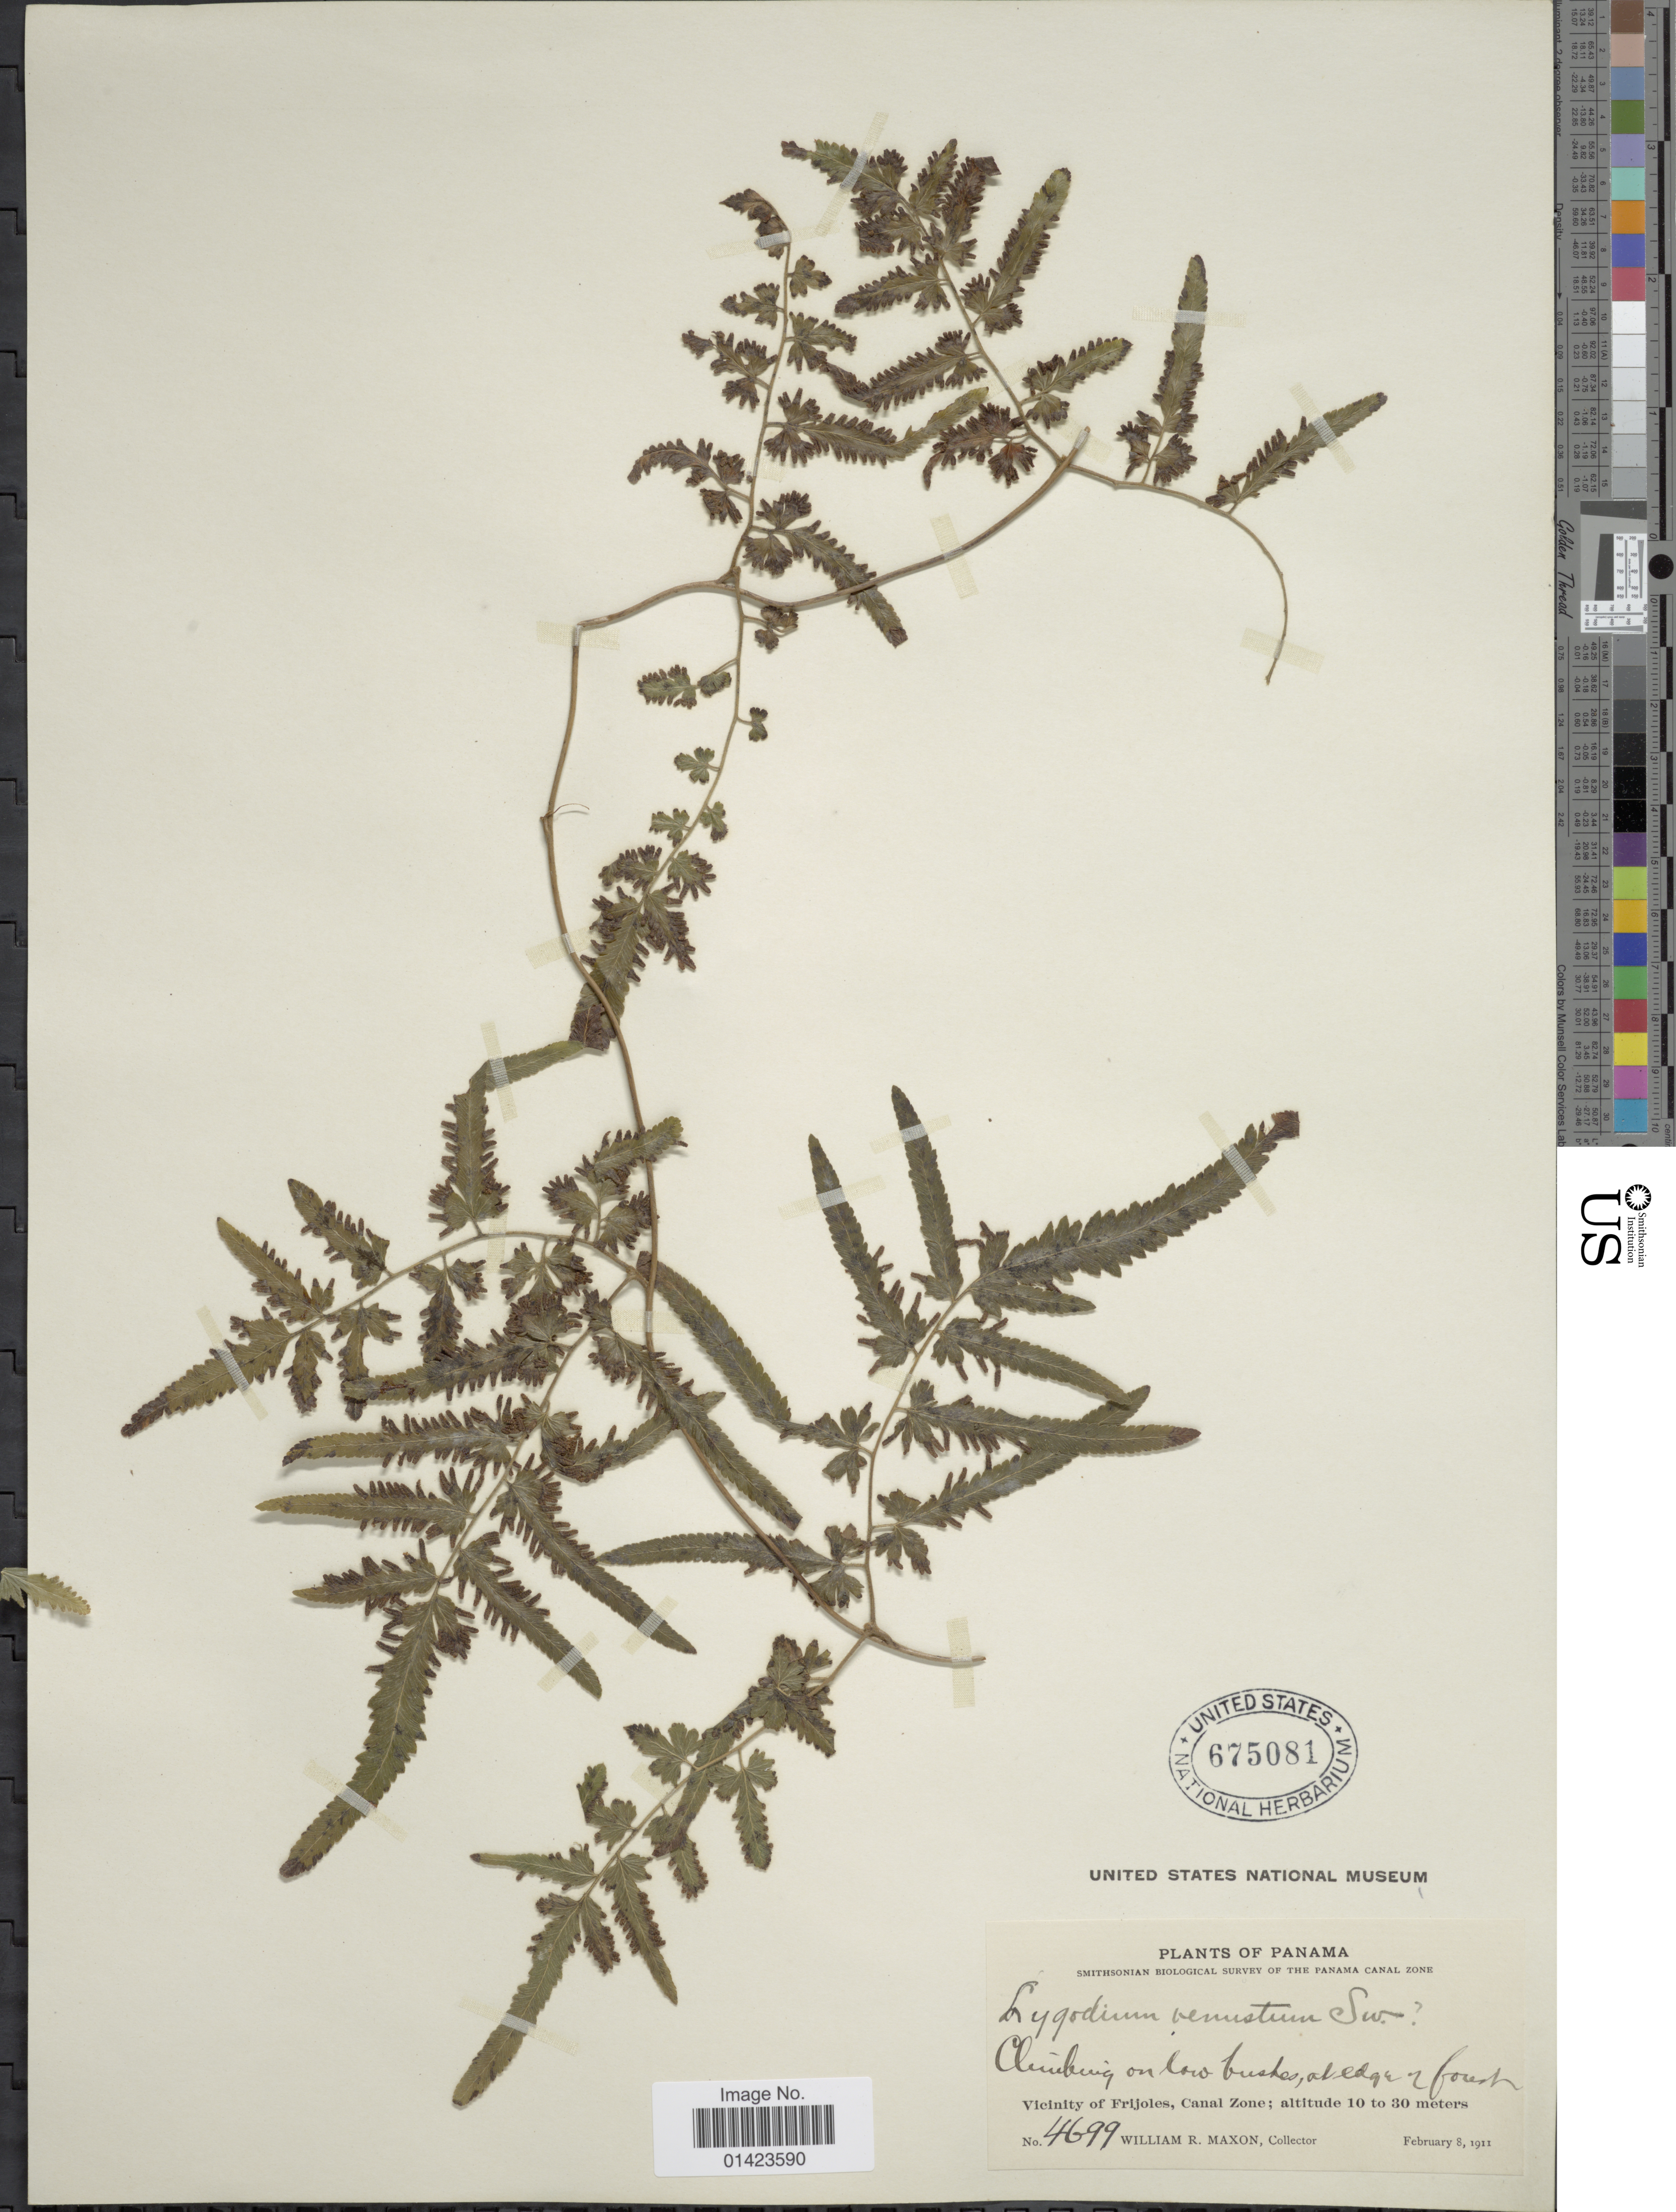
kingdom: Plantae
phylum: Tracheophyta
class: Polypodiopsida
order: Schizaeales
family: Lygodiaceae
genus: Lygodium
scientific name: Lygodium venustum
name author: Sw.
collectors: W. R. Maxon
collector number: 4699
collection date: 1911-02-08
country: Panama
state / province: Colón / Panamá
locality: Vicinity of Frijoles, Canal Zone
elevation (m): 10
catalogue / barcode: US 675081